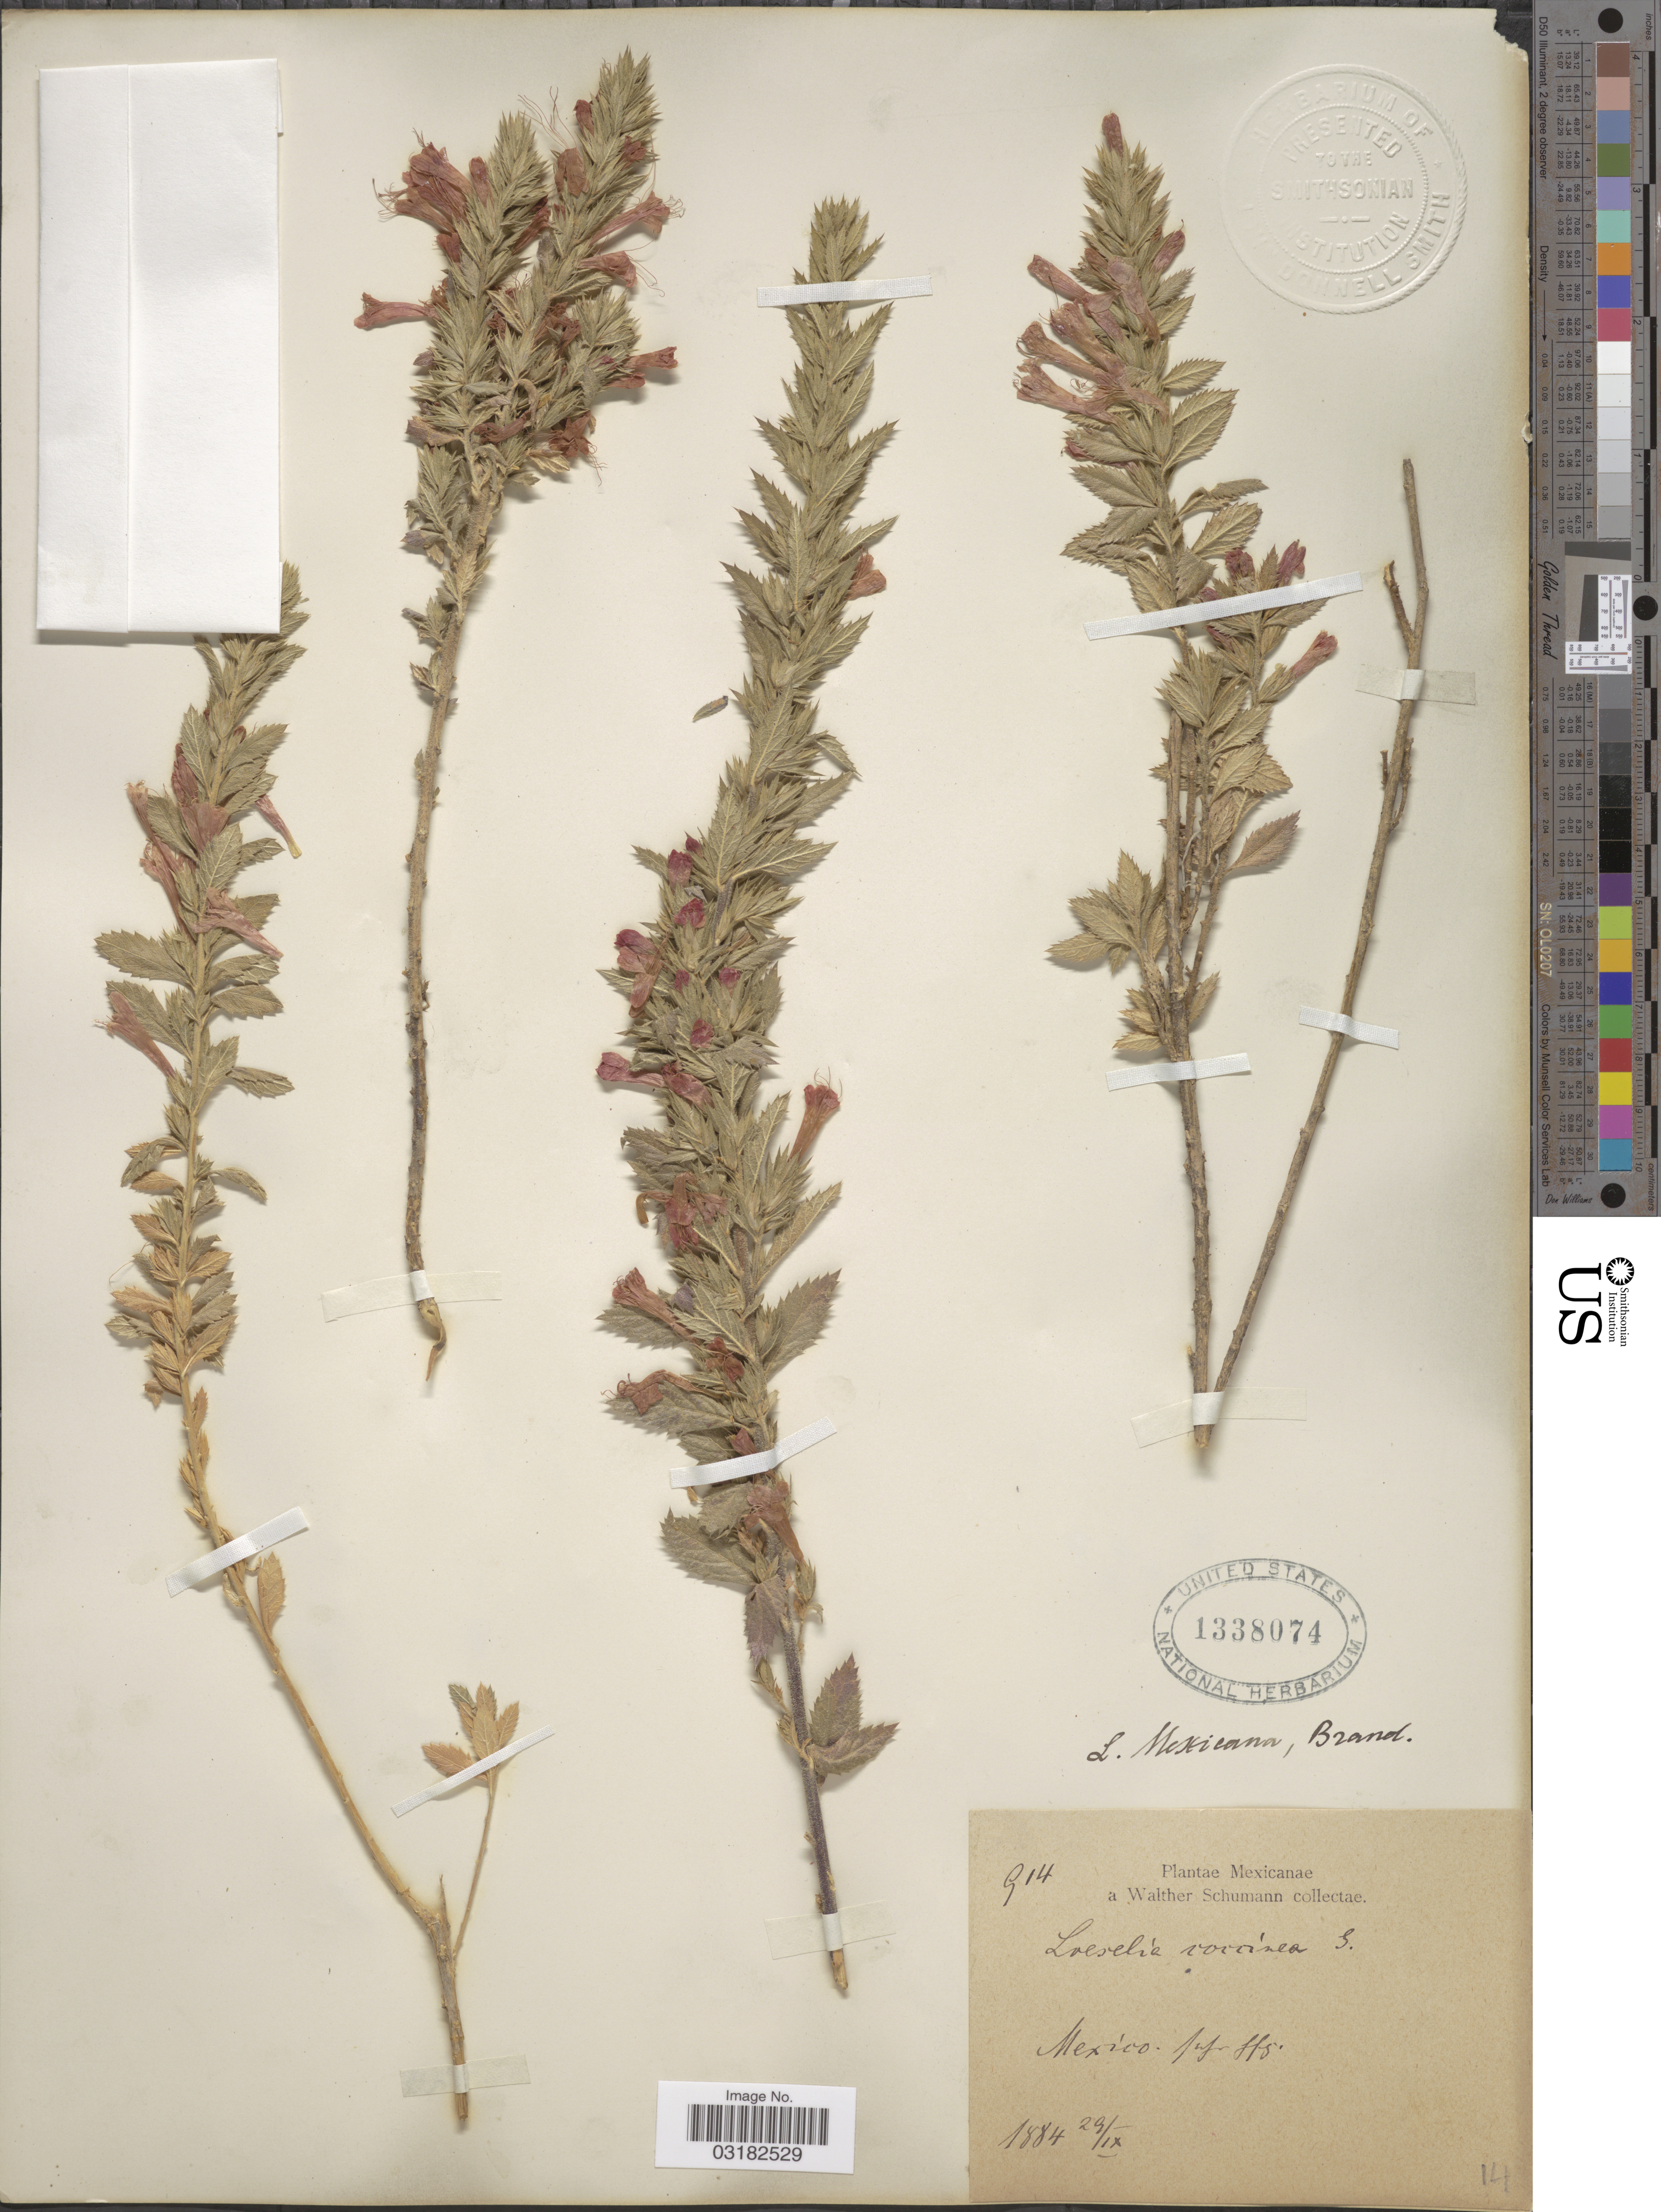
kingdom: Plantae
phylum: Tracheophyta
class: Magnoliopsida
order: Ericales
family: Polemoniaceae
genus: Loeselia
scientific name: Loeselia mexicana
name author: (Lam.) Brand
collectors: W. Schumann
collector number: G14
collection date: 1884-09-29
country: Mexico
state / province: México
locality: Infer [illegible text].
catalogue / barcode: US 1338074